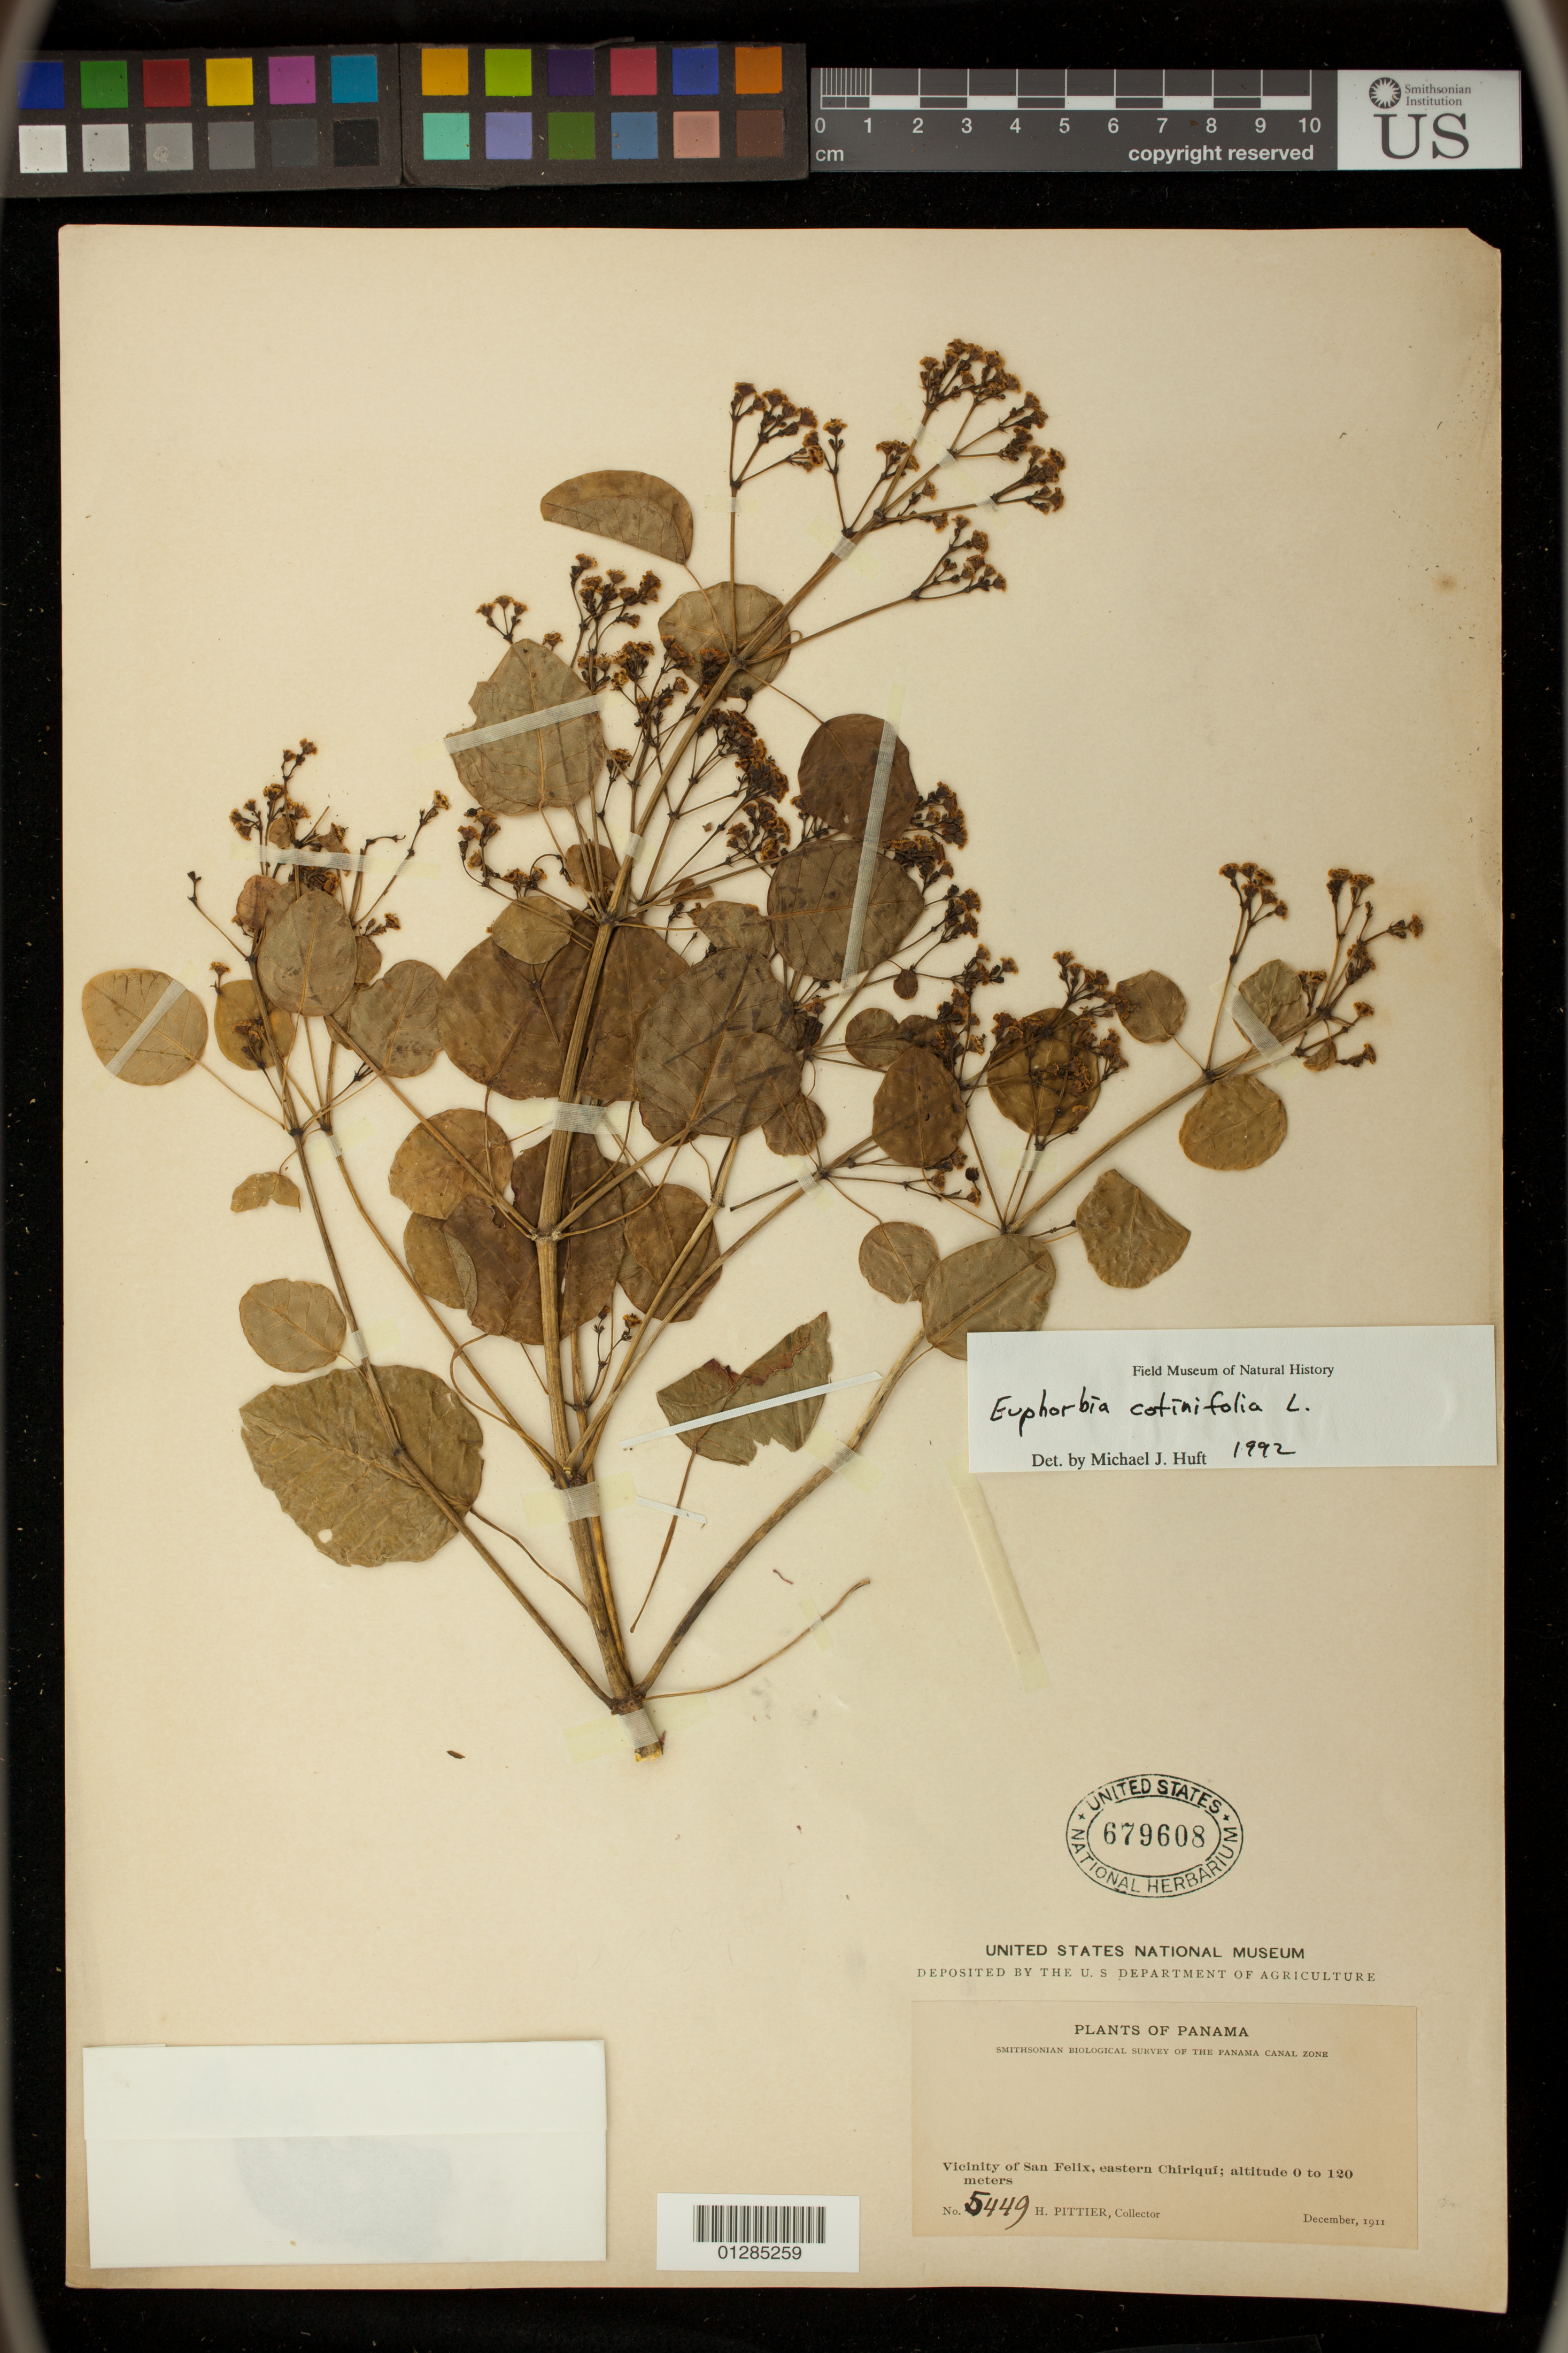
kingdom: Plantae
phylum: Tracheophyta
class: Magnoliopsida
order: Malpighiales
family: Euphorbiaceae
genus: Euphorbia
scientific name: Euphorbia cotinifolia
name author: L.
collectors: H. F. Pittier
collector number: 5449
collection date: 1911-12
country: Panama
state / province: Chiriqui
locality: Vicinity of San Felix, eastern Chiriqui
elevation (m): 0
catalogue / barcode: US 679608